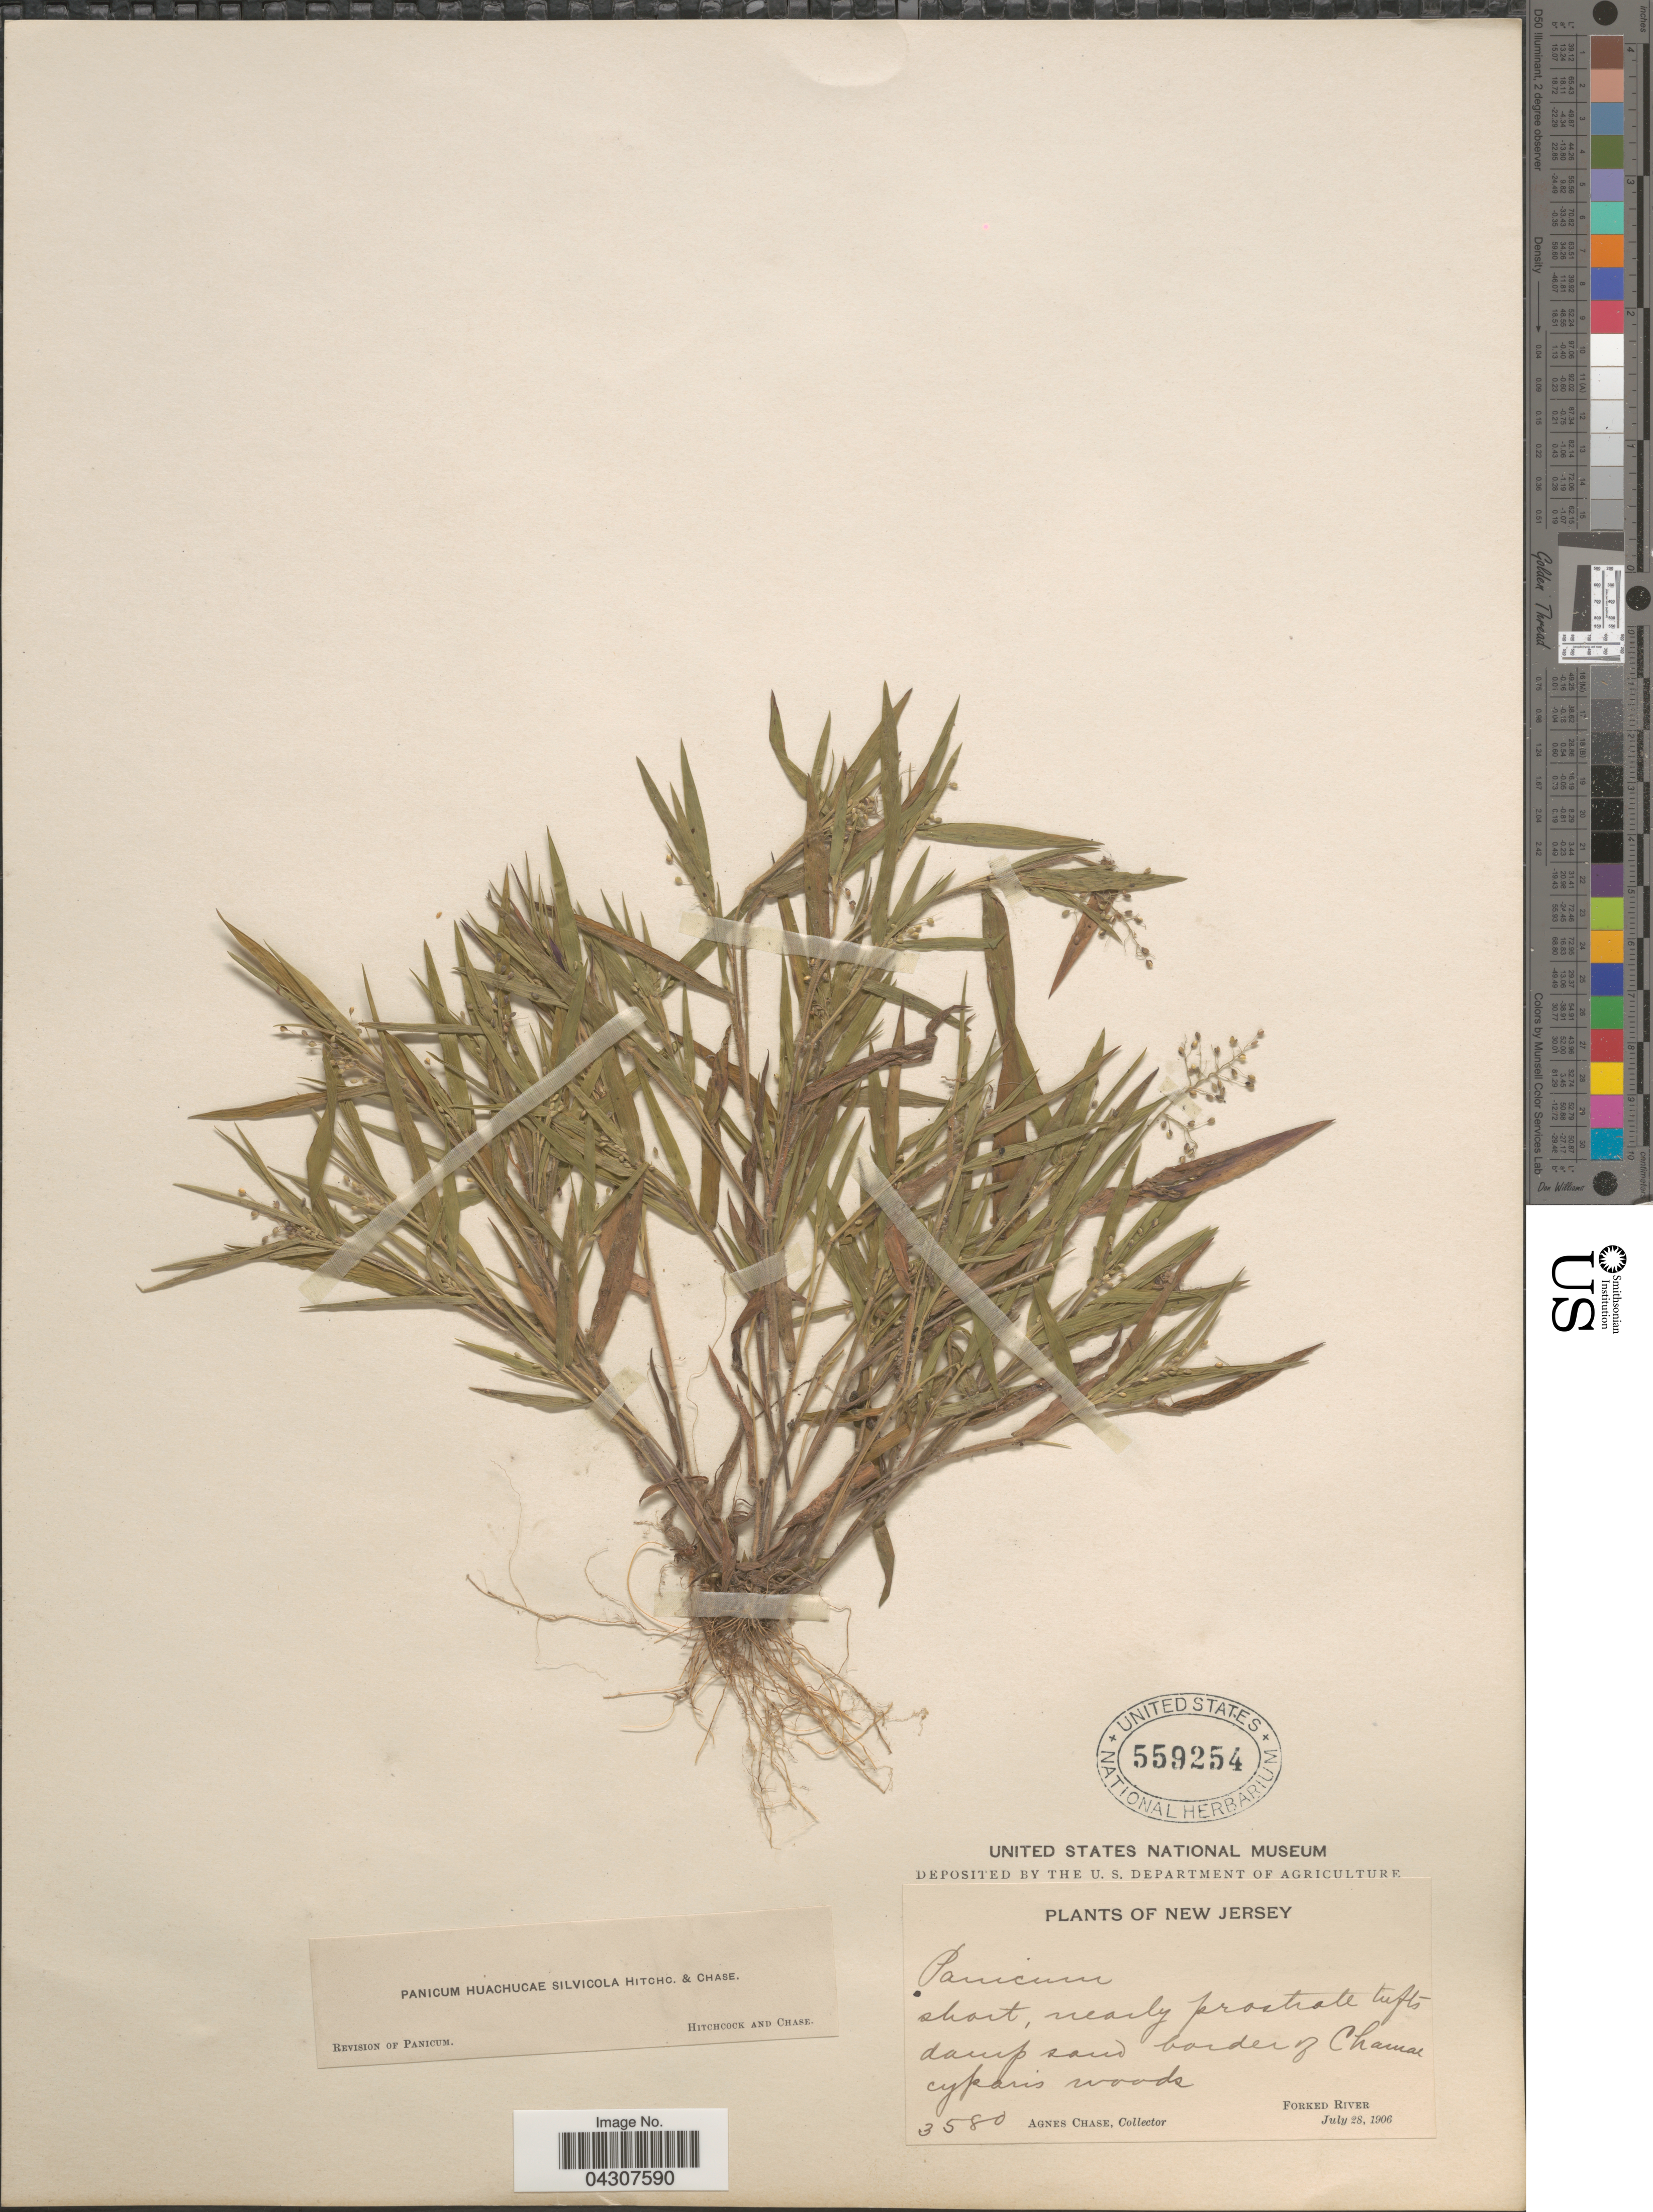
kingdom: Plantae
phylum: Tracheophyta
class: Liliopsida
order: Poales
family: Poaceae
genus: Dichanthelium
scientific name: Dichanthelium acuminatum var. acuminatum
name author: (Sw.) Gould & C.A. Clark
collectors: A. Chase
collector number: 3580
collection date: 1906-07-28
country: United States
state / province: New Jersey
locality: Forked River.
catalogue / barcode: US 559254